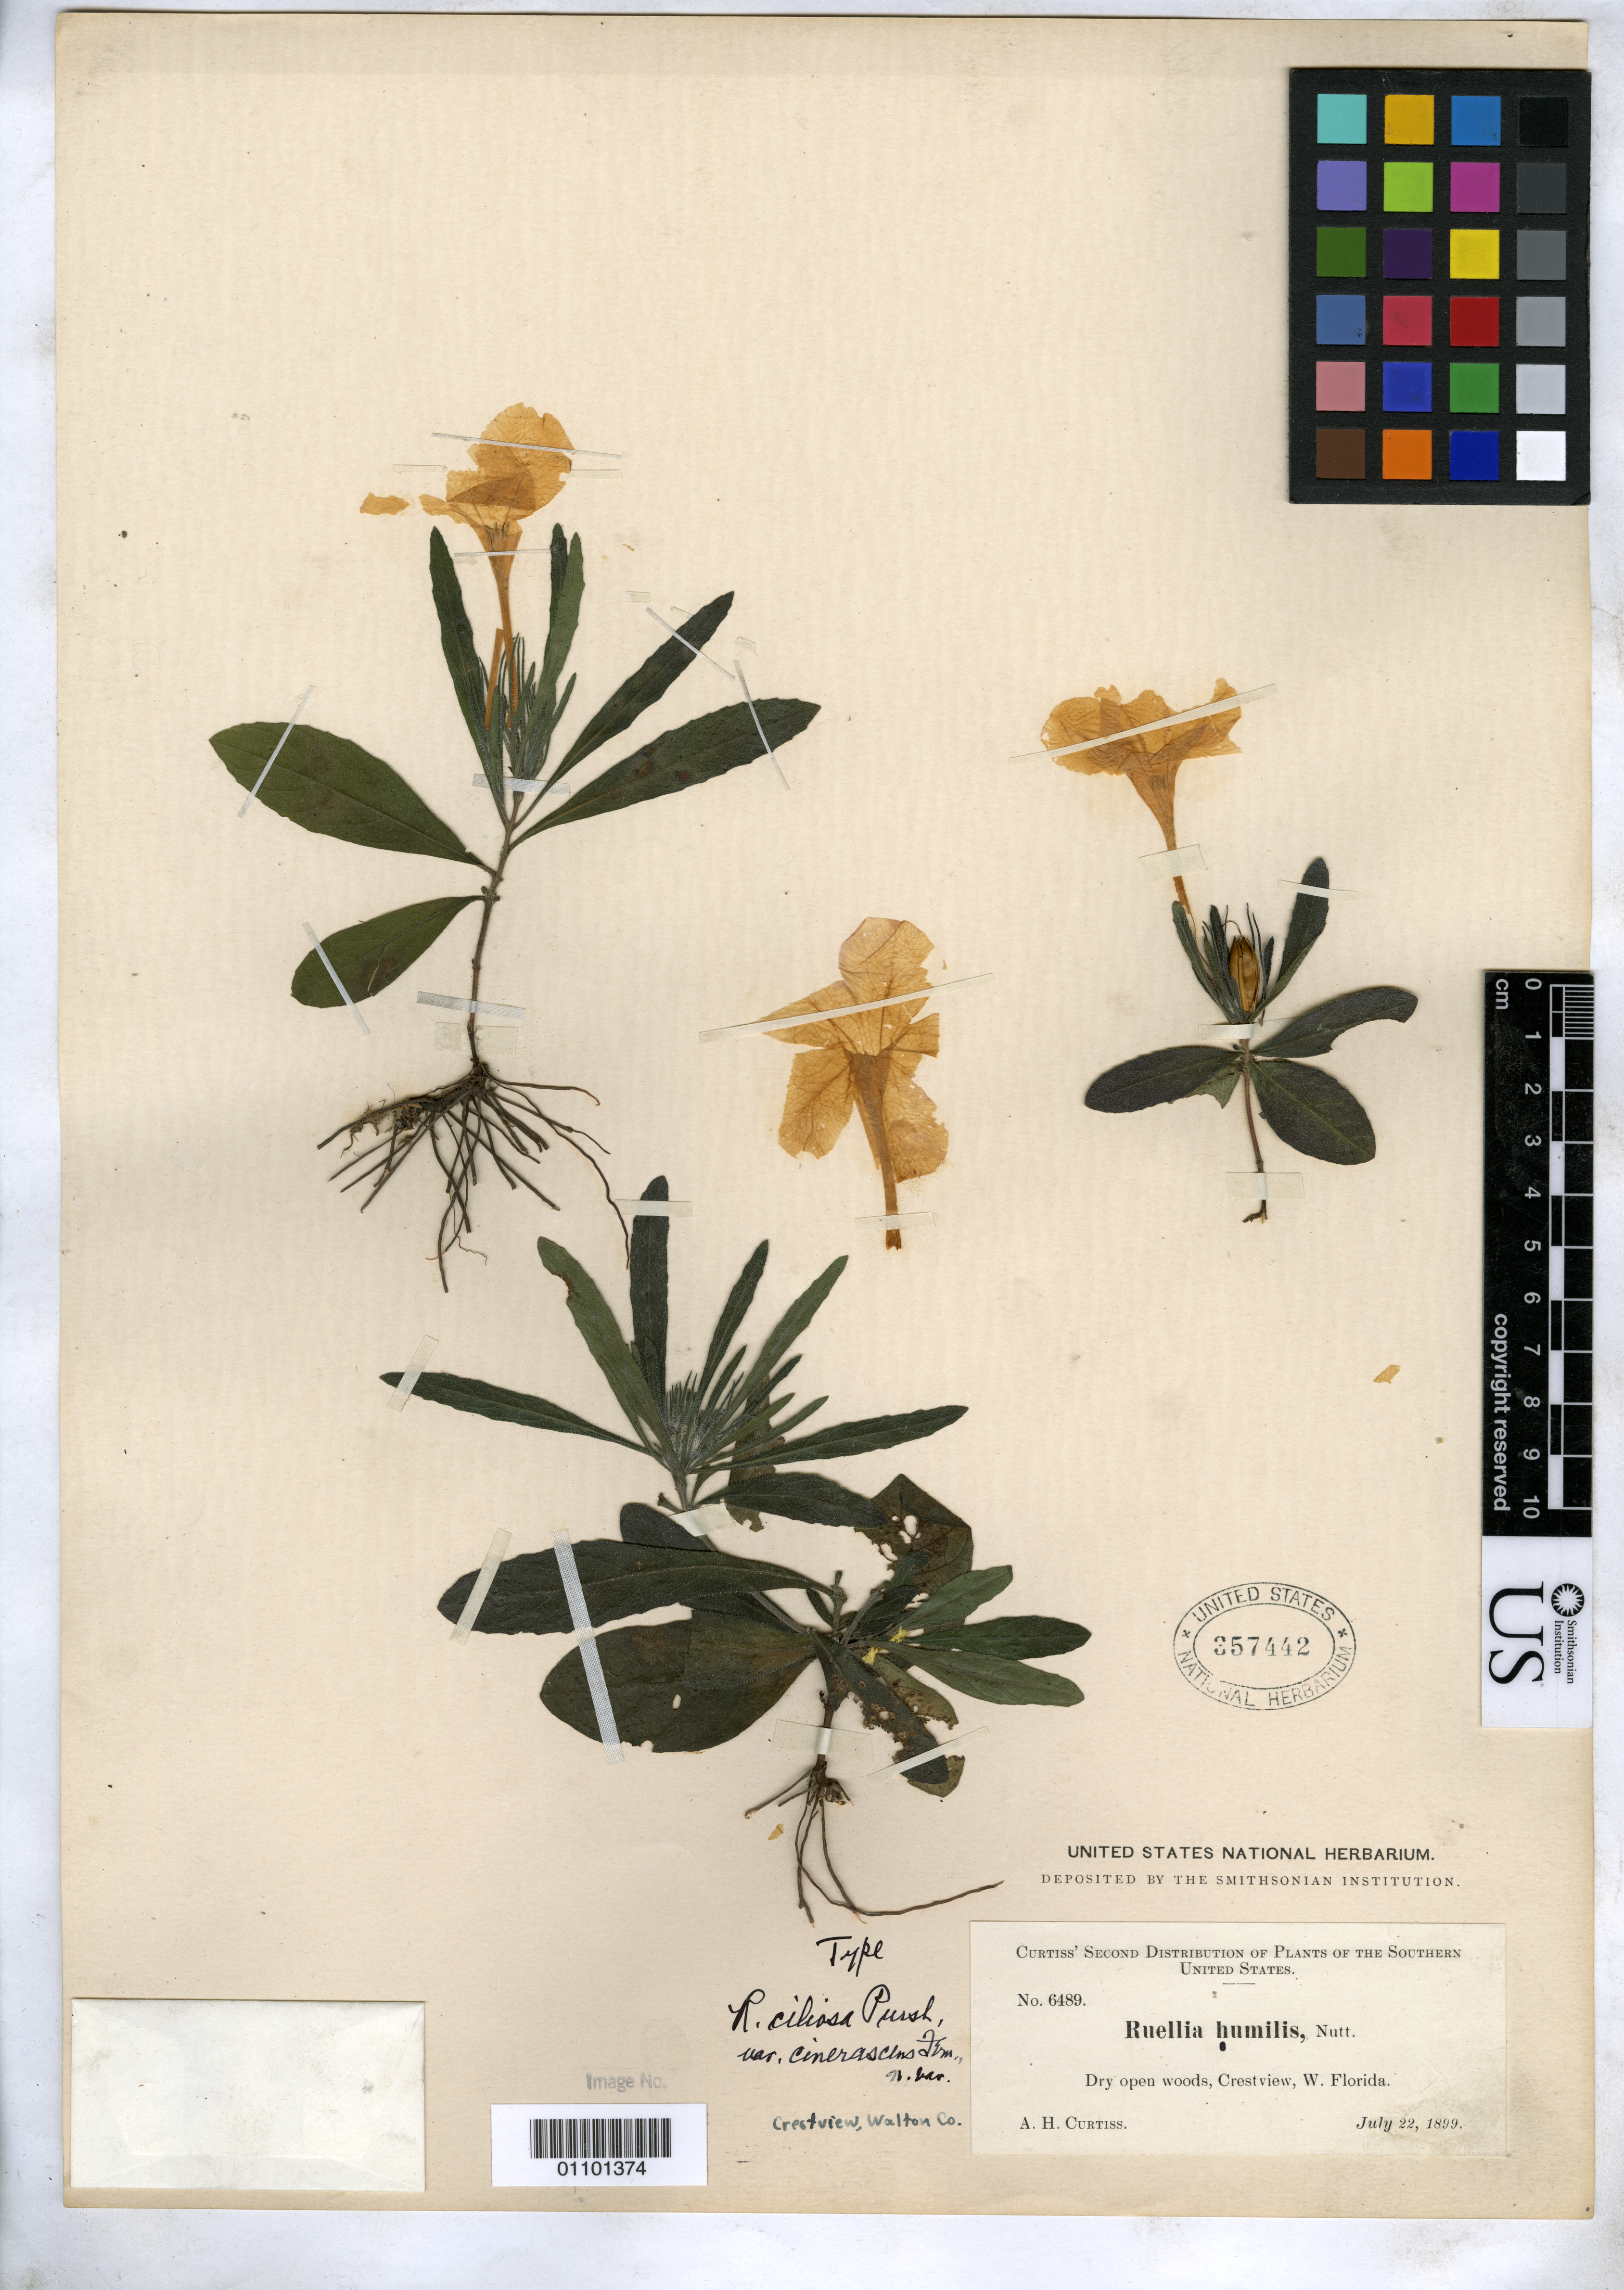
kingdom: Plantae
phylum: Tracheophyta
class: Magnoliopsida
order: Lamiales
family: Acanthaceae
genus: Ruellia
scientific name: Ruellia ciliosa var. cinerascens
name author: Fernald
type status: Holotype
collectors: A. H. Curtiss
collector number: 6489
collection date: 1889-07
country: United States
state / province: Florida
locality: Dry open woods, Crest view, W. Florida.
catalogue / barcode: US 357442